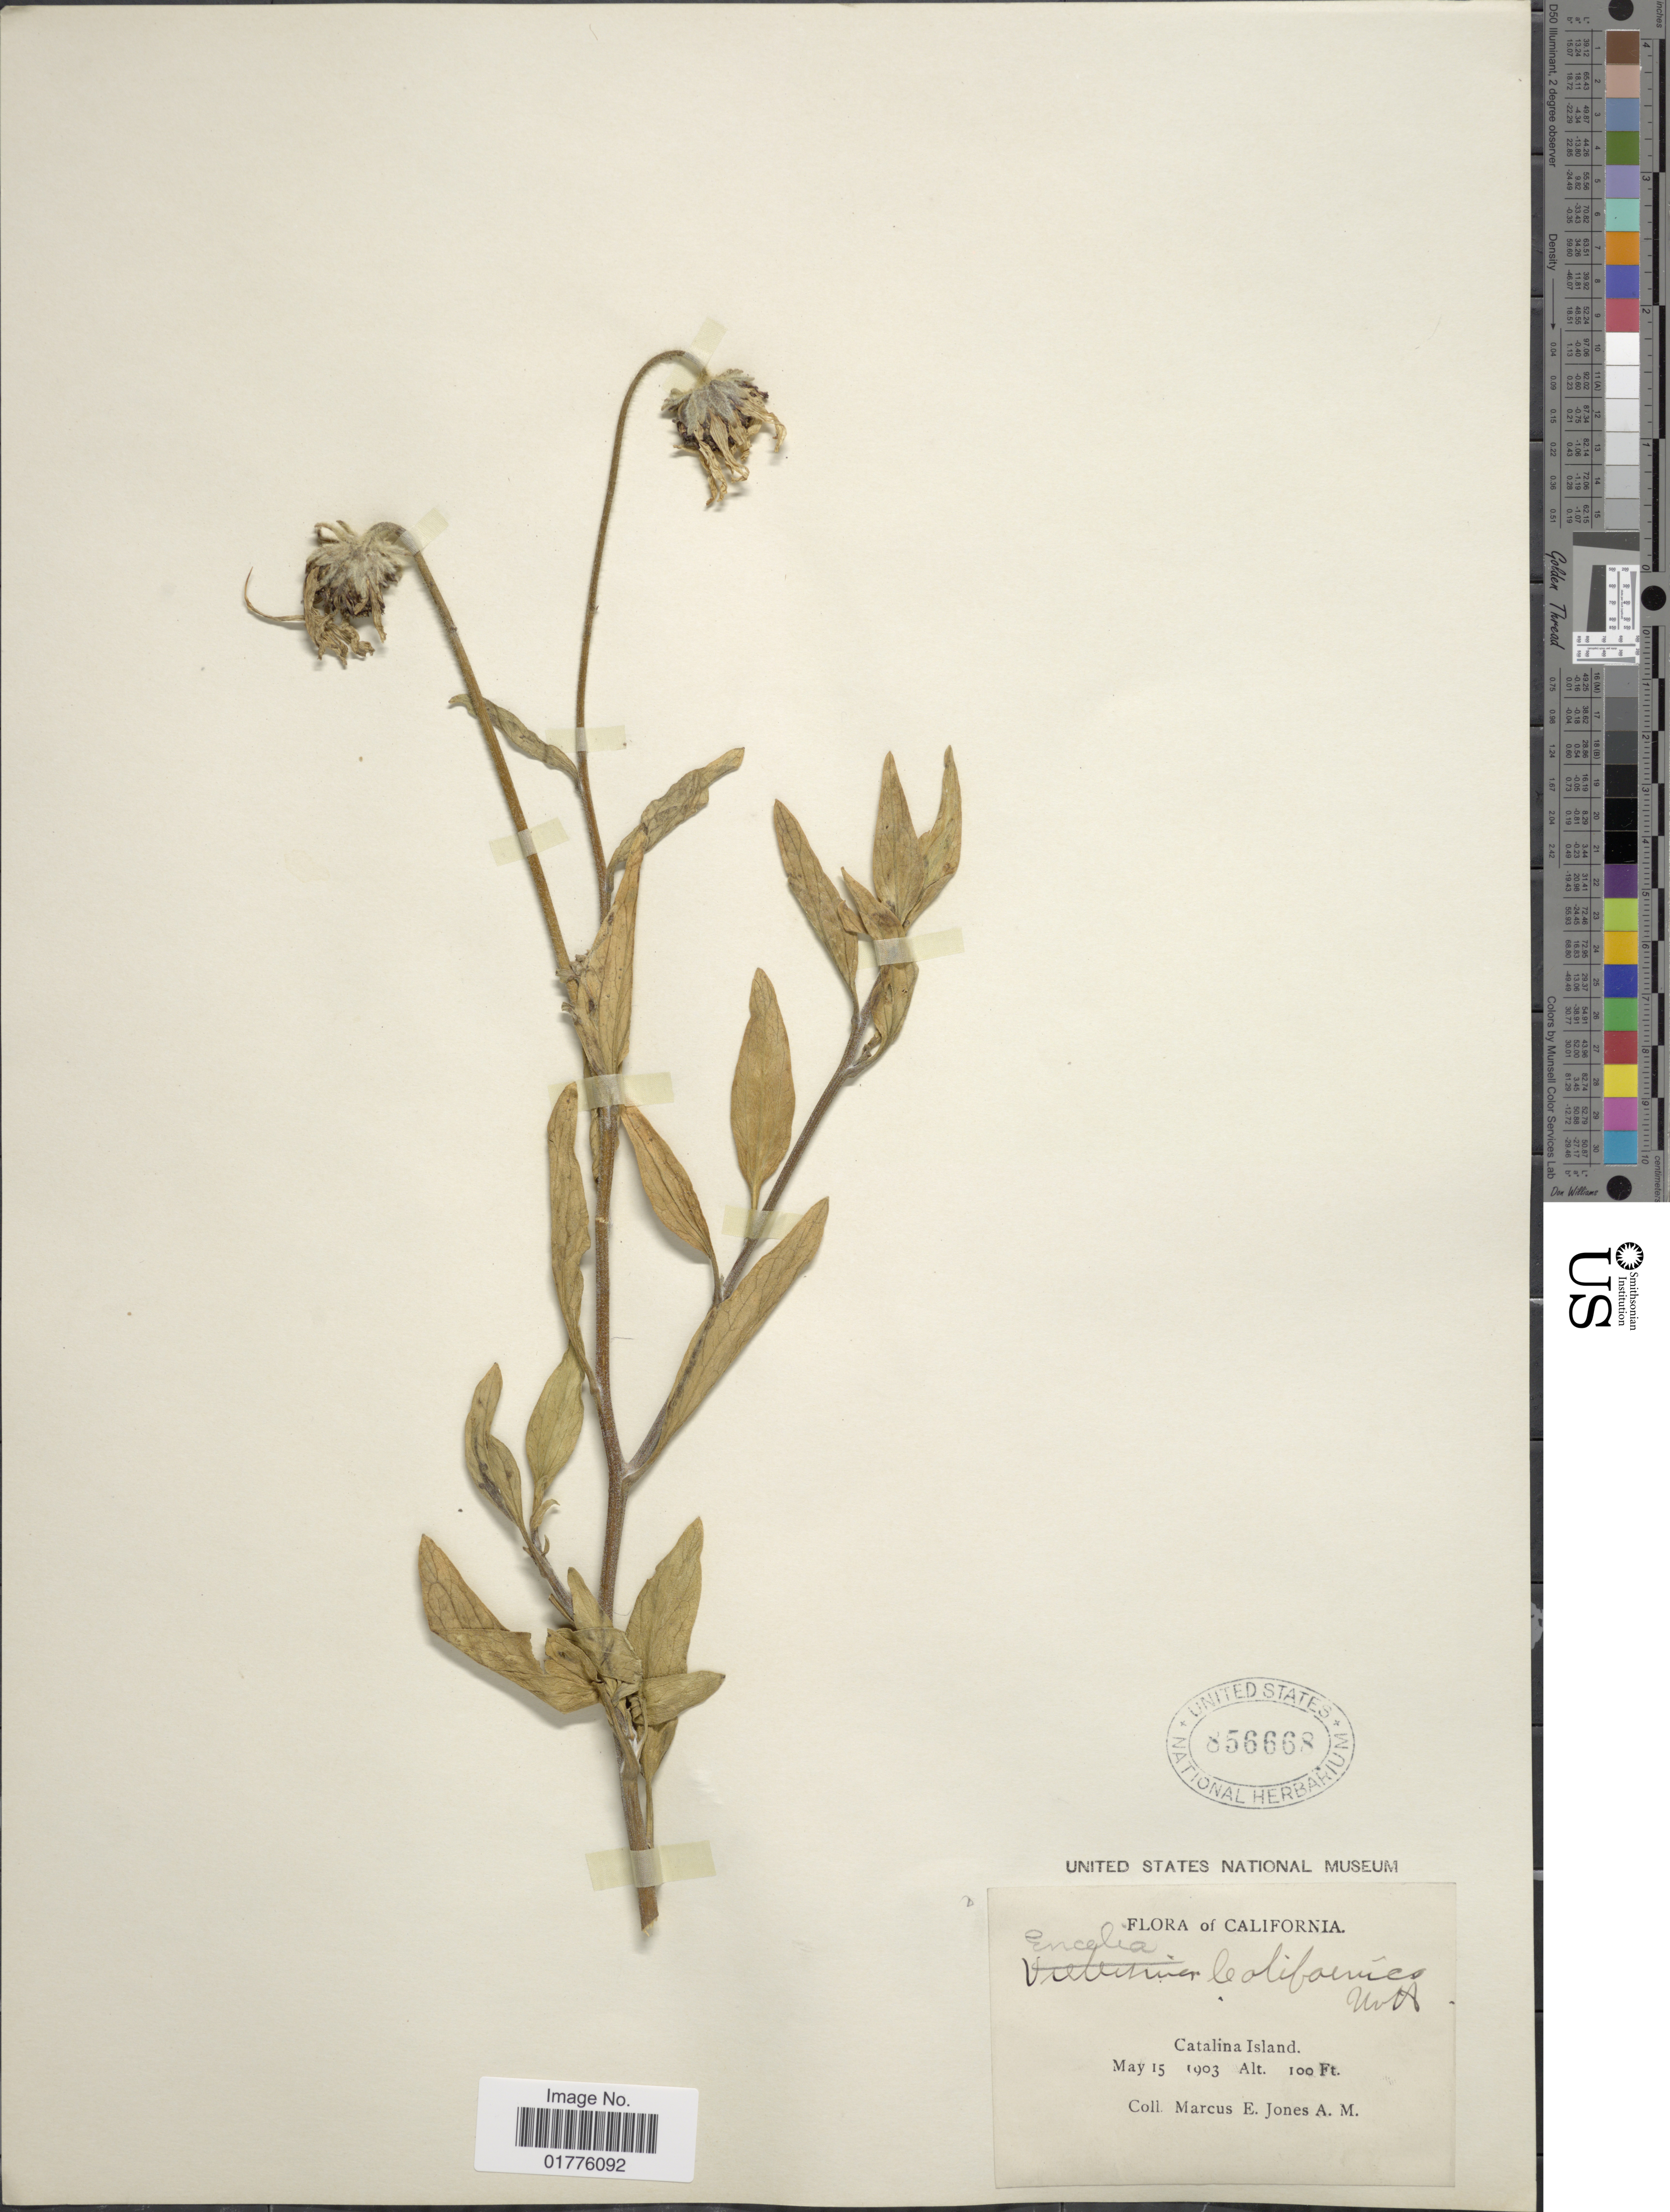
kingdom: Plantae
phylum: Tracheophyta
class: Magnoliopsida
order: Asterales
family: Asteraceae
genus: Encelia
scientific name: Encelia californica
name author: Nutt.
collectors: M. E. Jones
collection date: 1903-05-15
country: United States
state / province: California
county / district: Los Angeles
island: Santa Catalina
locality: California. Catalina Island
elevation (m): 30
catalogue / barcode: US 856668